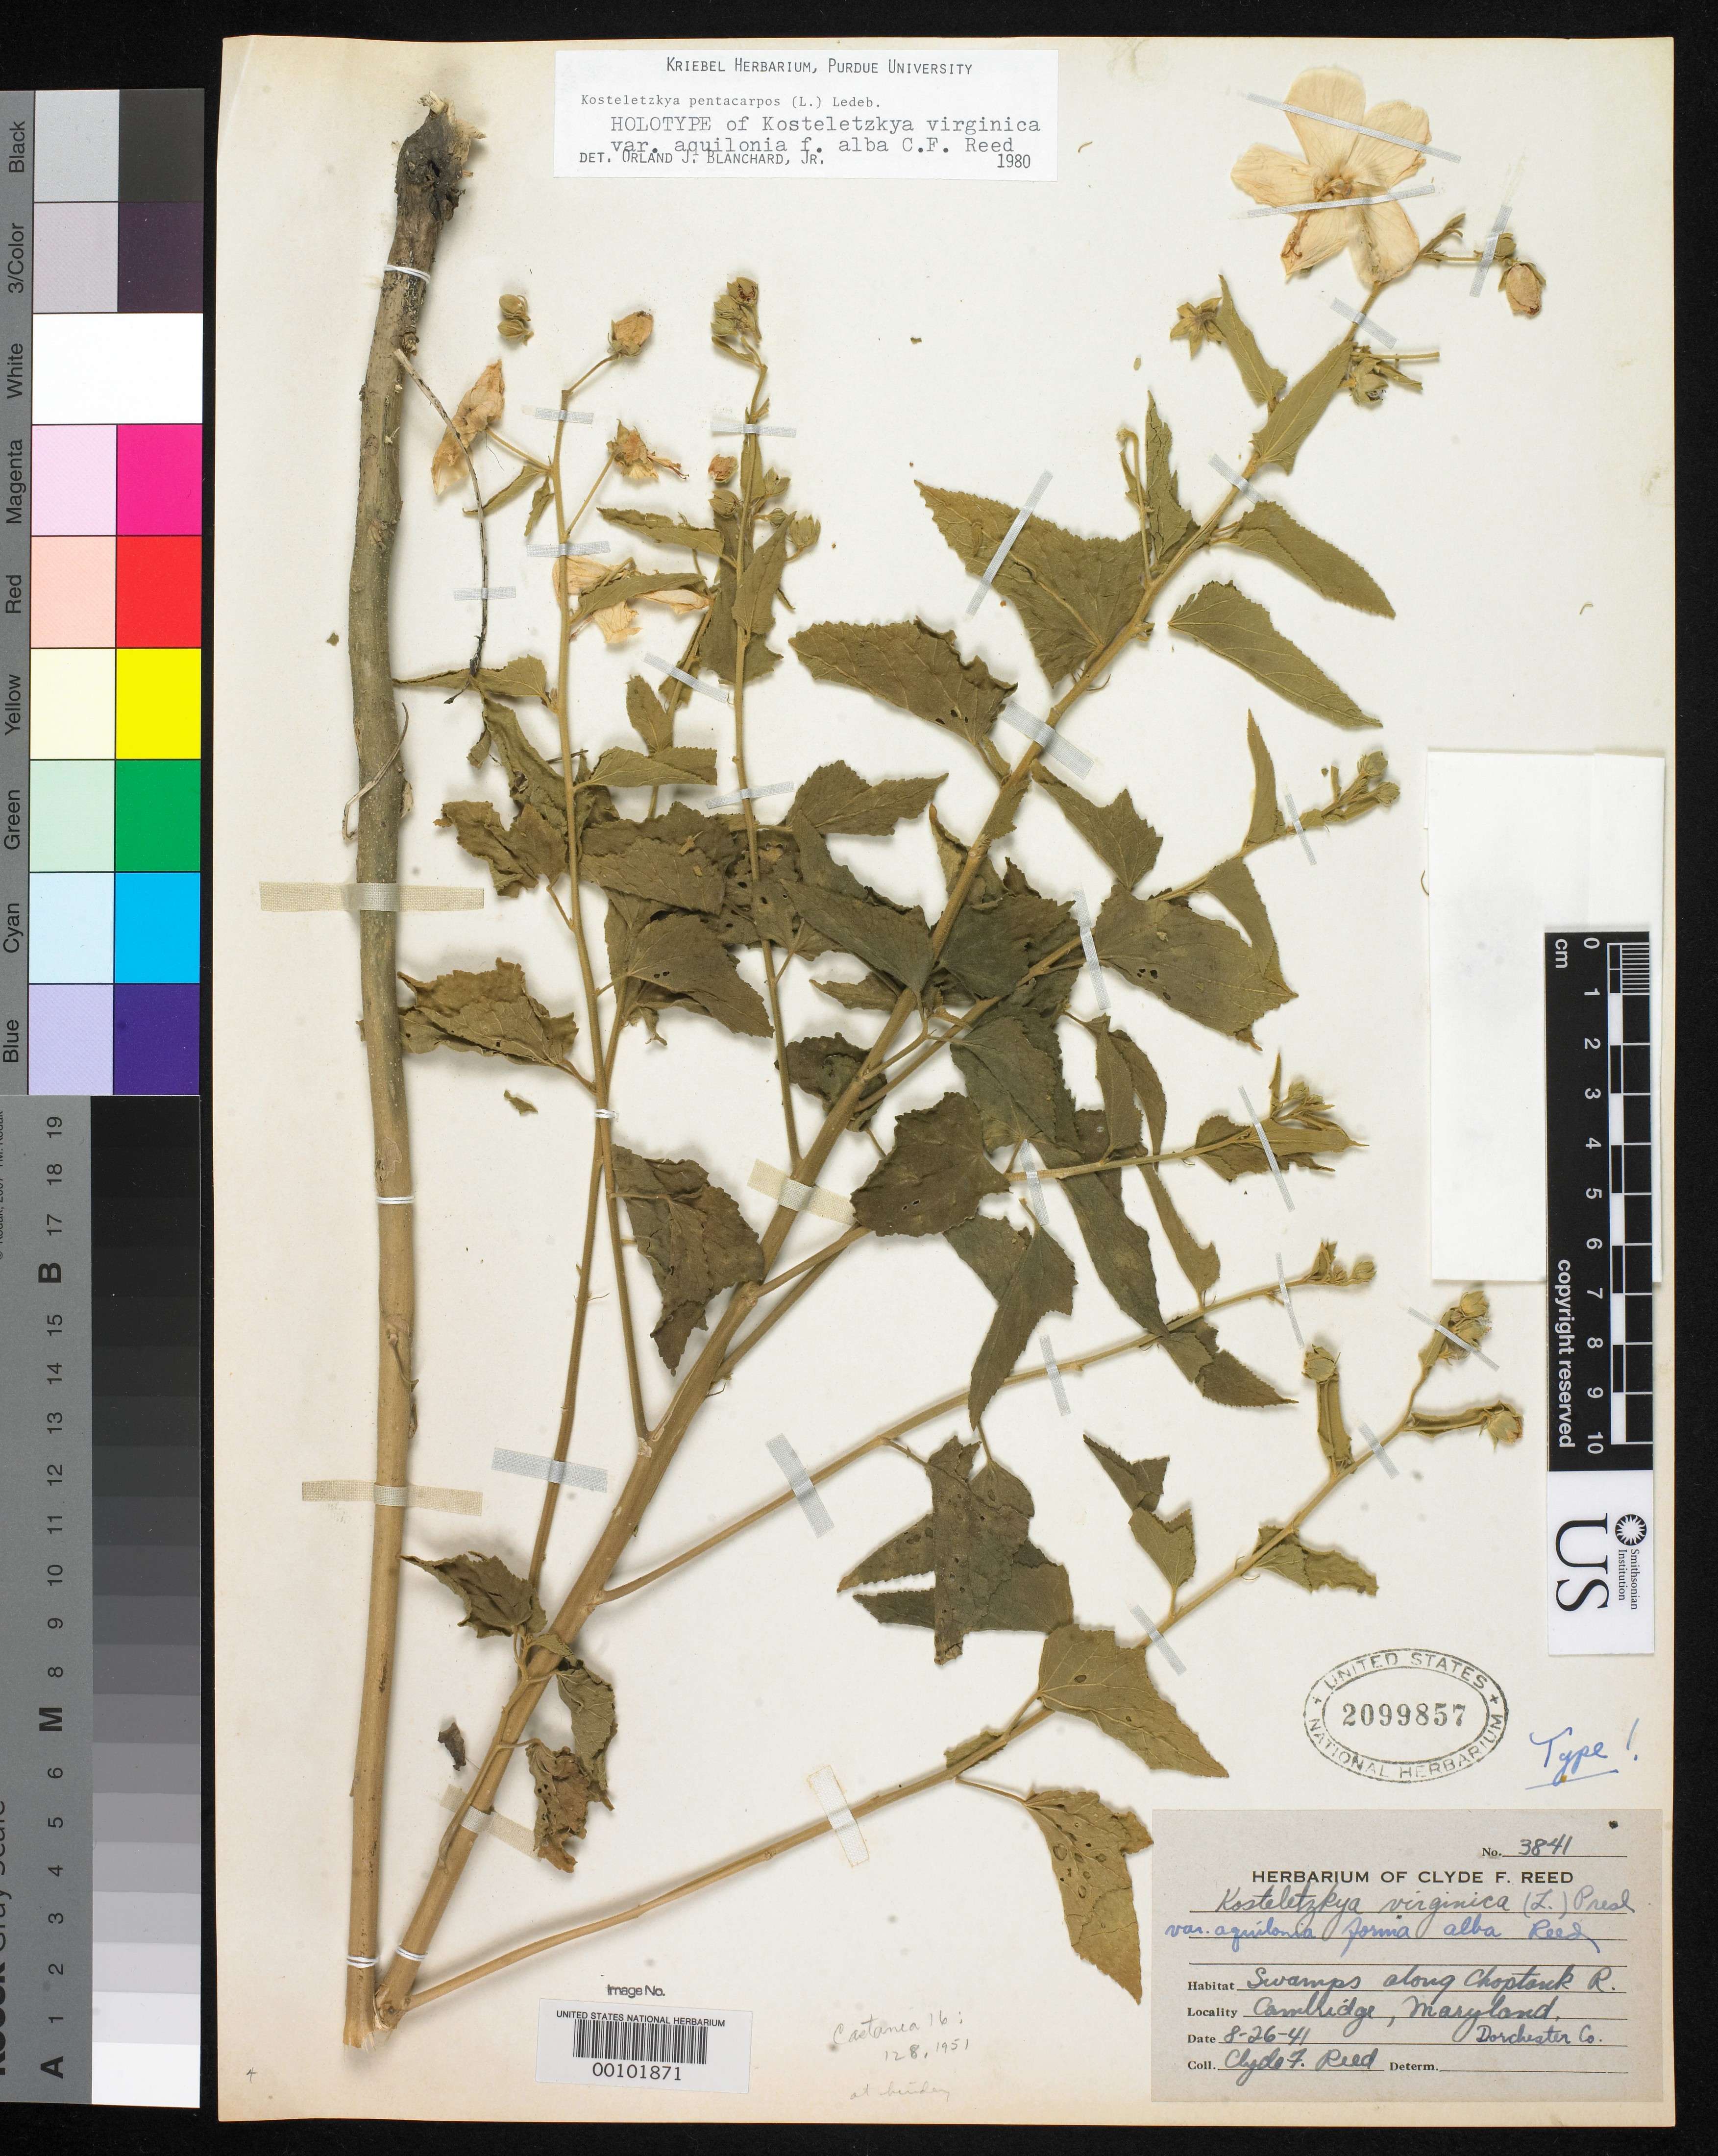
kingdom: Plantae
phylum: Tracheophyta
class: Magnoliopsida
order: Malvales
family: Malvaceae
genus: Kosteletzkya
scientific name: Kosteletzkya virginica f. alba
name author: C.F. Reed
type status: Holotype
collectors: C. F. Reed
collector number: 3841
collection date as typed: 26 Aug 1941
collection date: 1941-08-26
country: United States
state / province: Maryland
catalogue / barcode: US 2099857